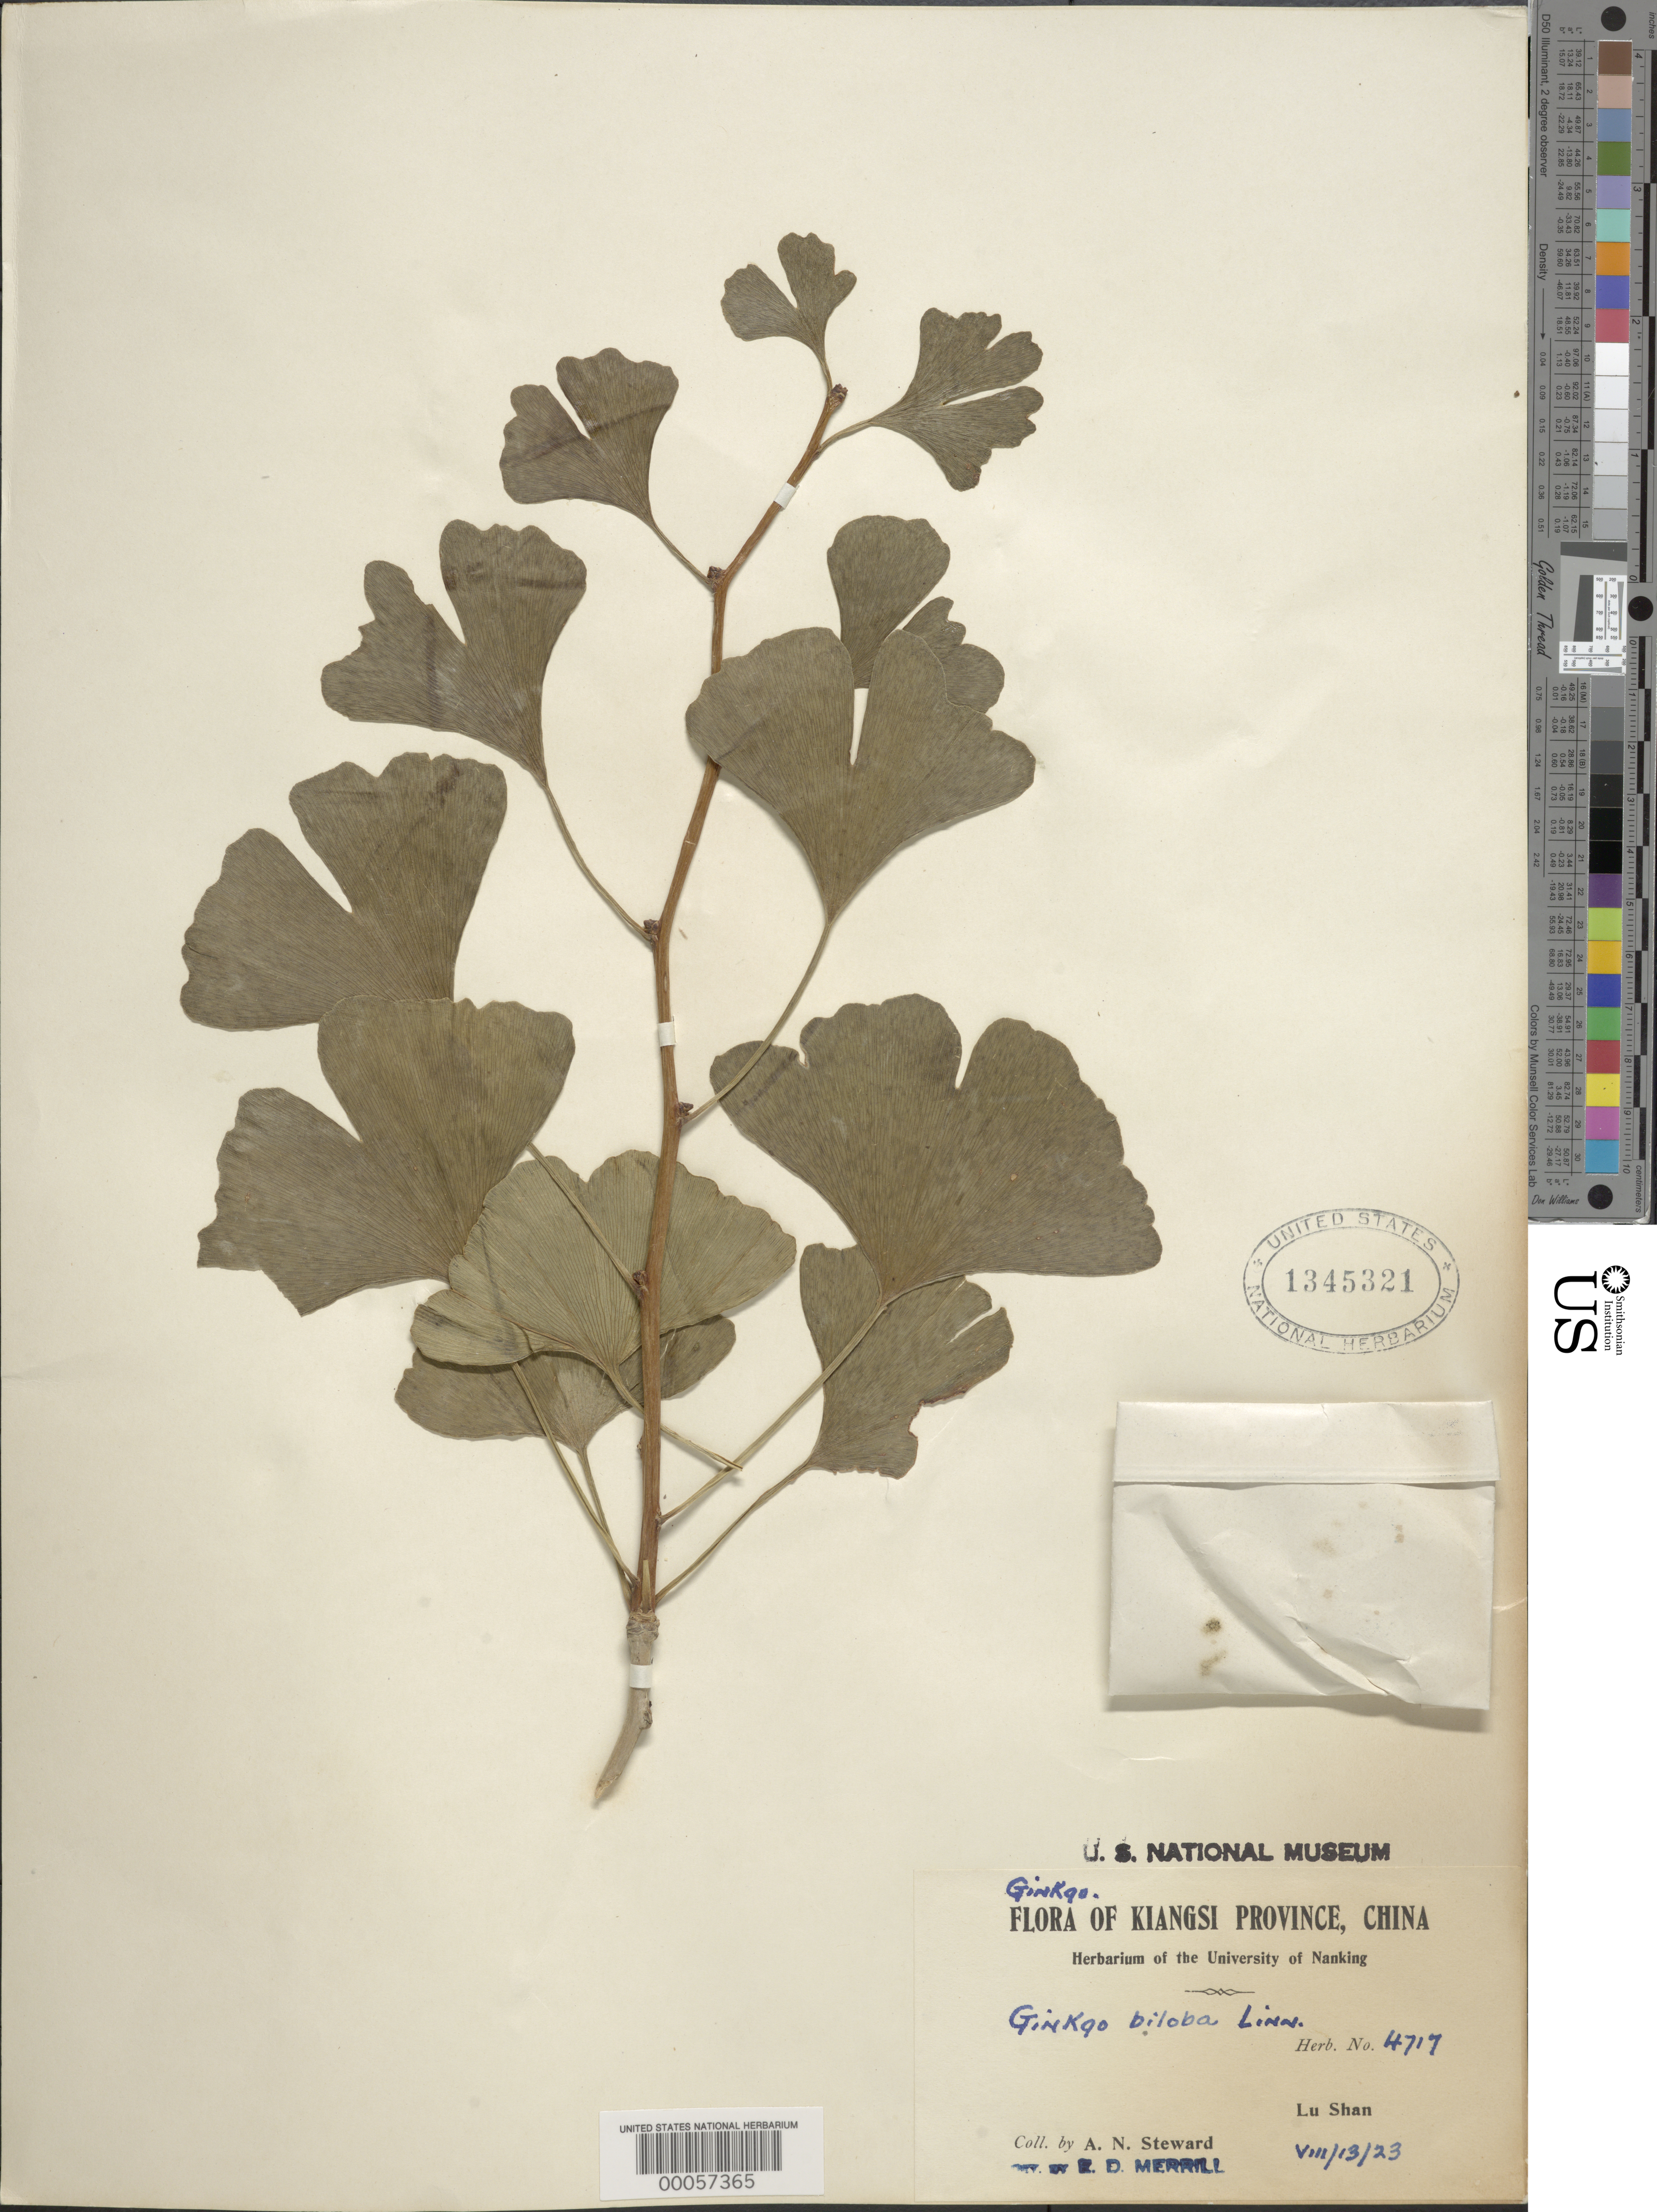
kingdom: Plantae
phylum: Tracheophyta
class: Ginkgoopsida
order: Ginkgoales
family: Ginkgoaceae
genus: Ginkgo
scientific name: Ginkgo biloba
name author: L.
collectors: E. D. Merrill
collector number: Herb. No. 4717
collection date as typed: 13 Aug 1923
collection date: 1923-08-13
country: China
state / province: Jiangxi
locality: Se china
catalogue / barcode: US 1345321